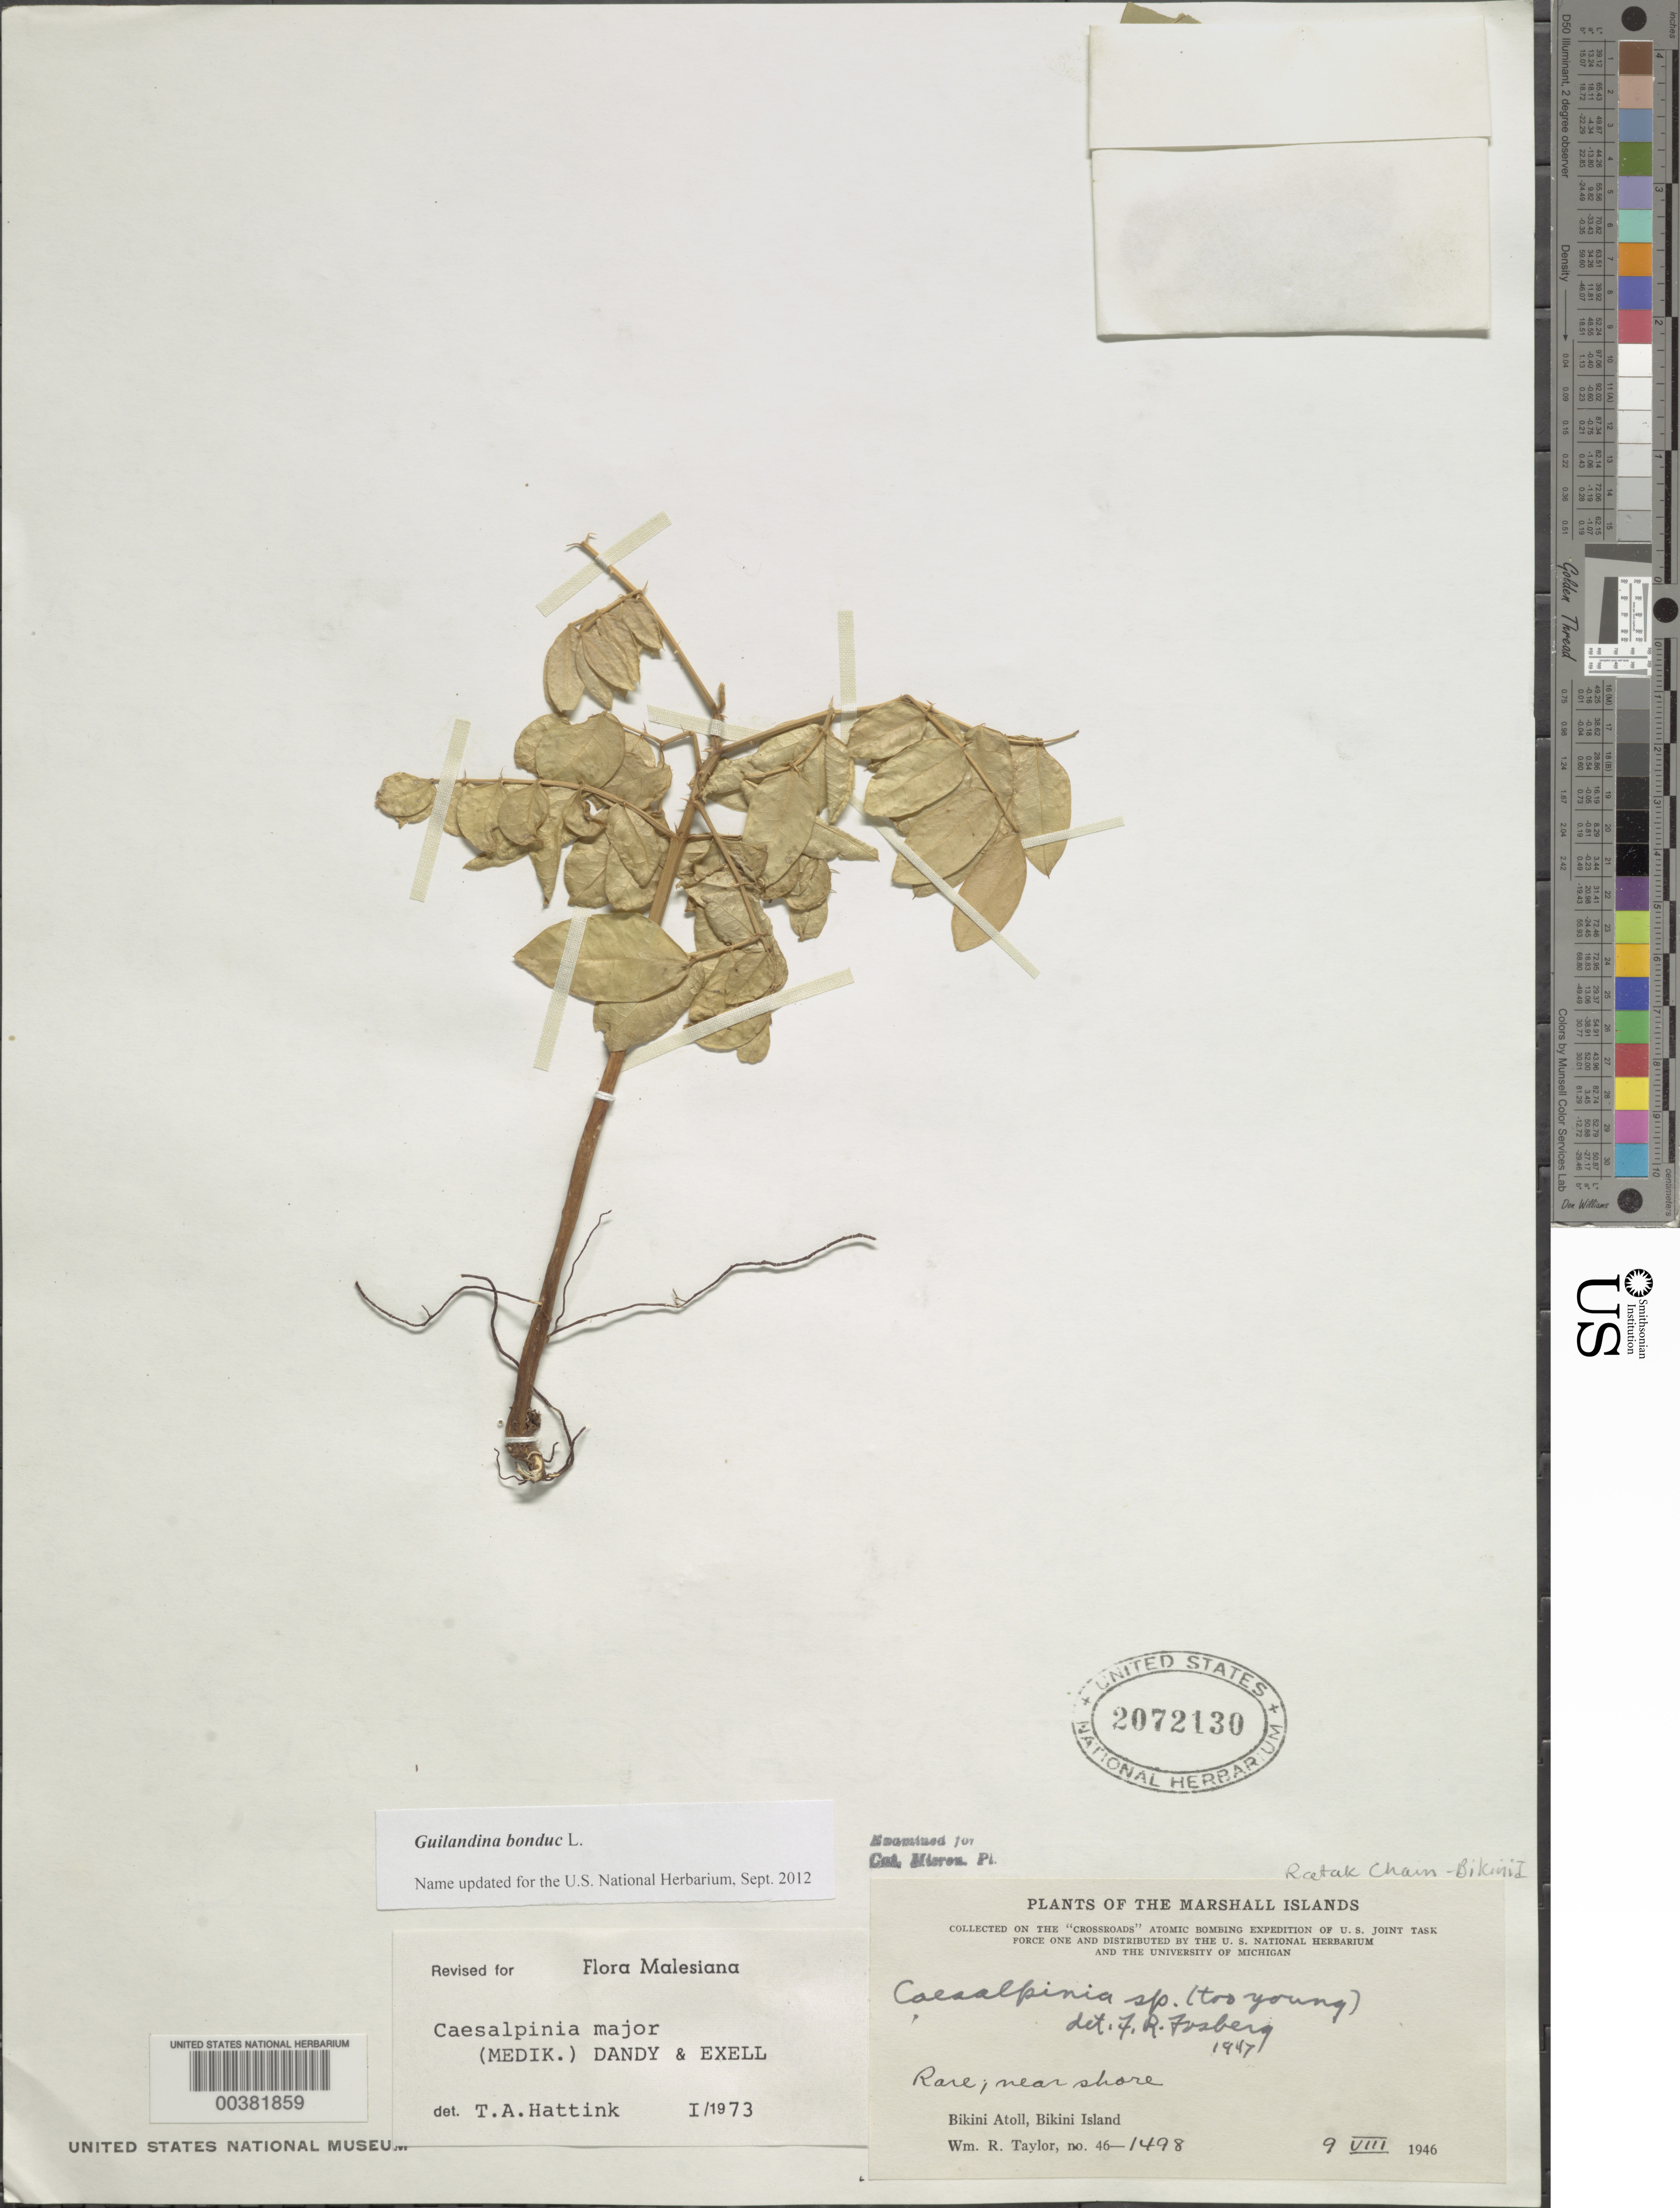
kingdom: Plantae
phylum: Tracheophyta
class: Magnoliopsida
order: Fabales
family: Fabaceae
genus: Guilandina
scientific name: Guilandina bonduc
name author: L.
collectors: W. R. Taylor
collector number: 46-1498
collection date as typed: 09 Aug 1946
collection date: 1946-08-09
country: Marshall Islands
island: Bikini Atoll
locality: Near shore [Ralik Chain]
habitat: Near shore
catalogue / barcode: US 2072130